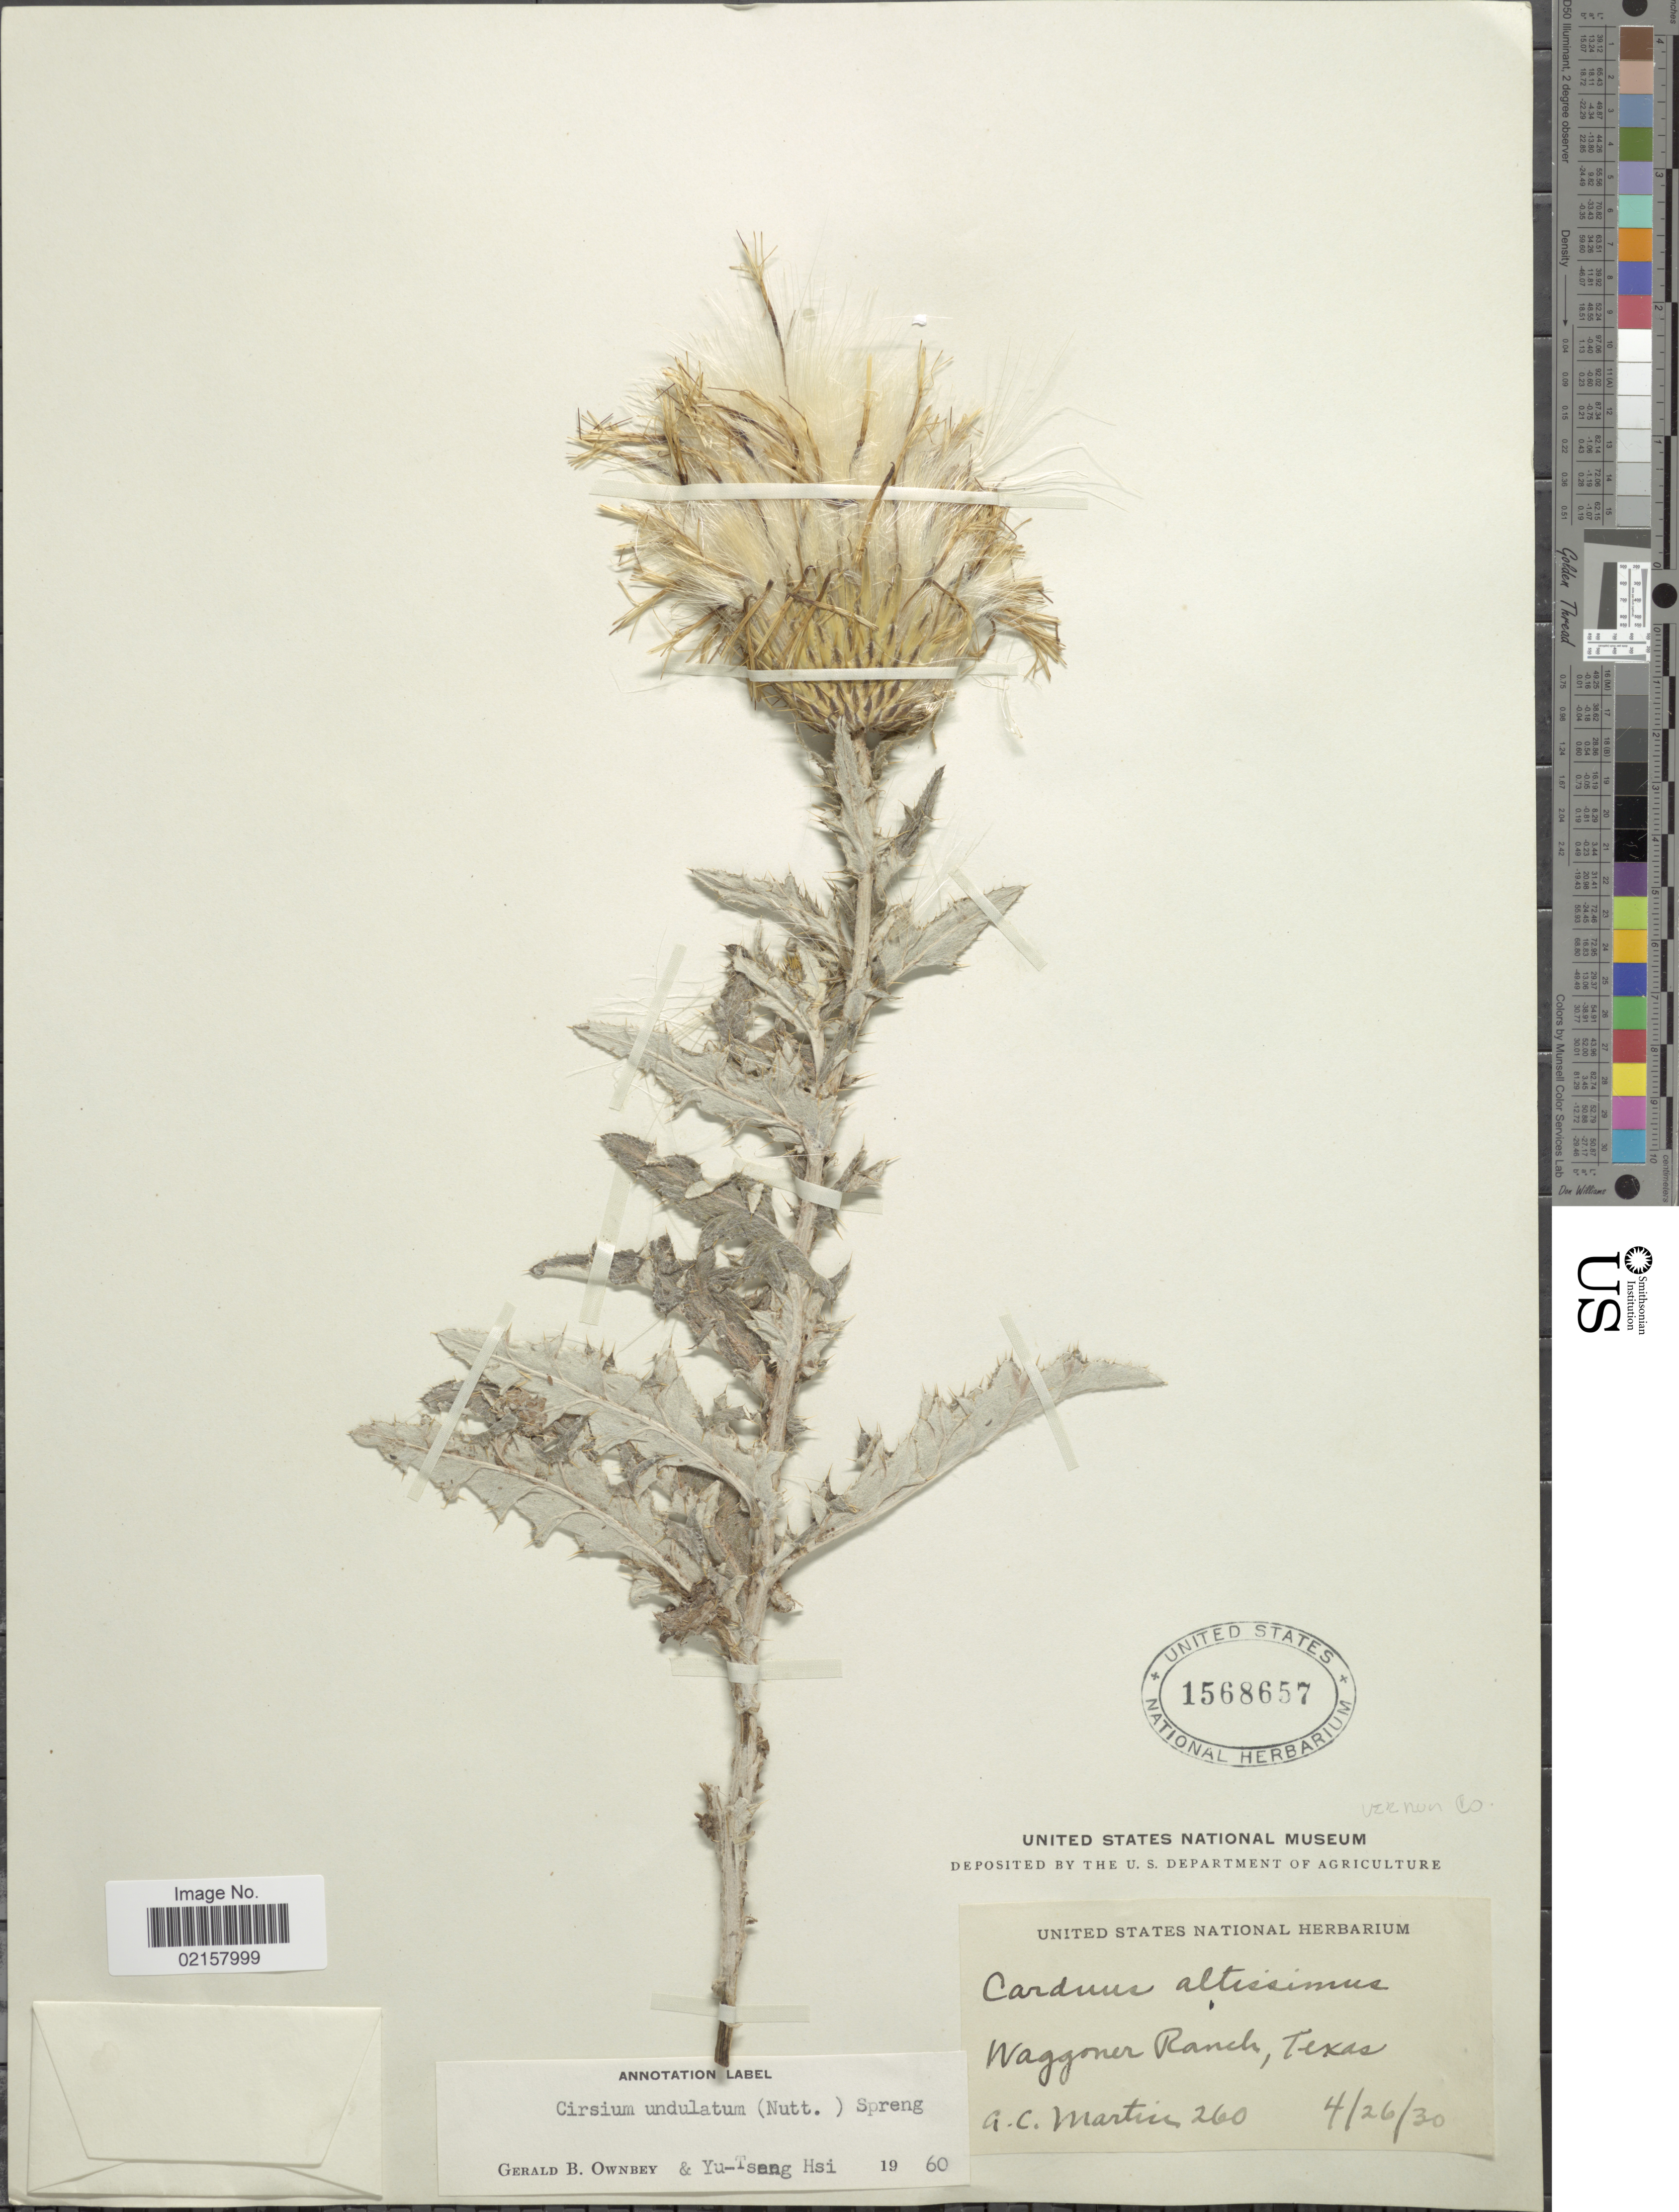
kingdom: Plantae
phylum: Tracheophyta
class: Magnoliopsida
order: Asterales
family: Asteraceae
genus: Cirsium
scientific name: Cirsium undulatum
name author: (Nutt.) Spreng.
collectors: A. C. Martin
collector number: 260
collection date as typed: Transcribed d/m/y: 26/4/30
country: United States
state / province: Texas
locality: Waggoner Ranch, Vernon Co.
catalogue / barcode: US 1568657